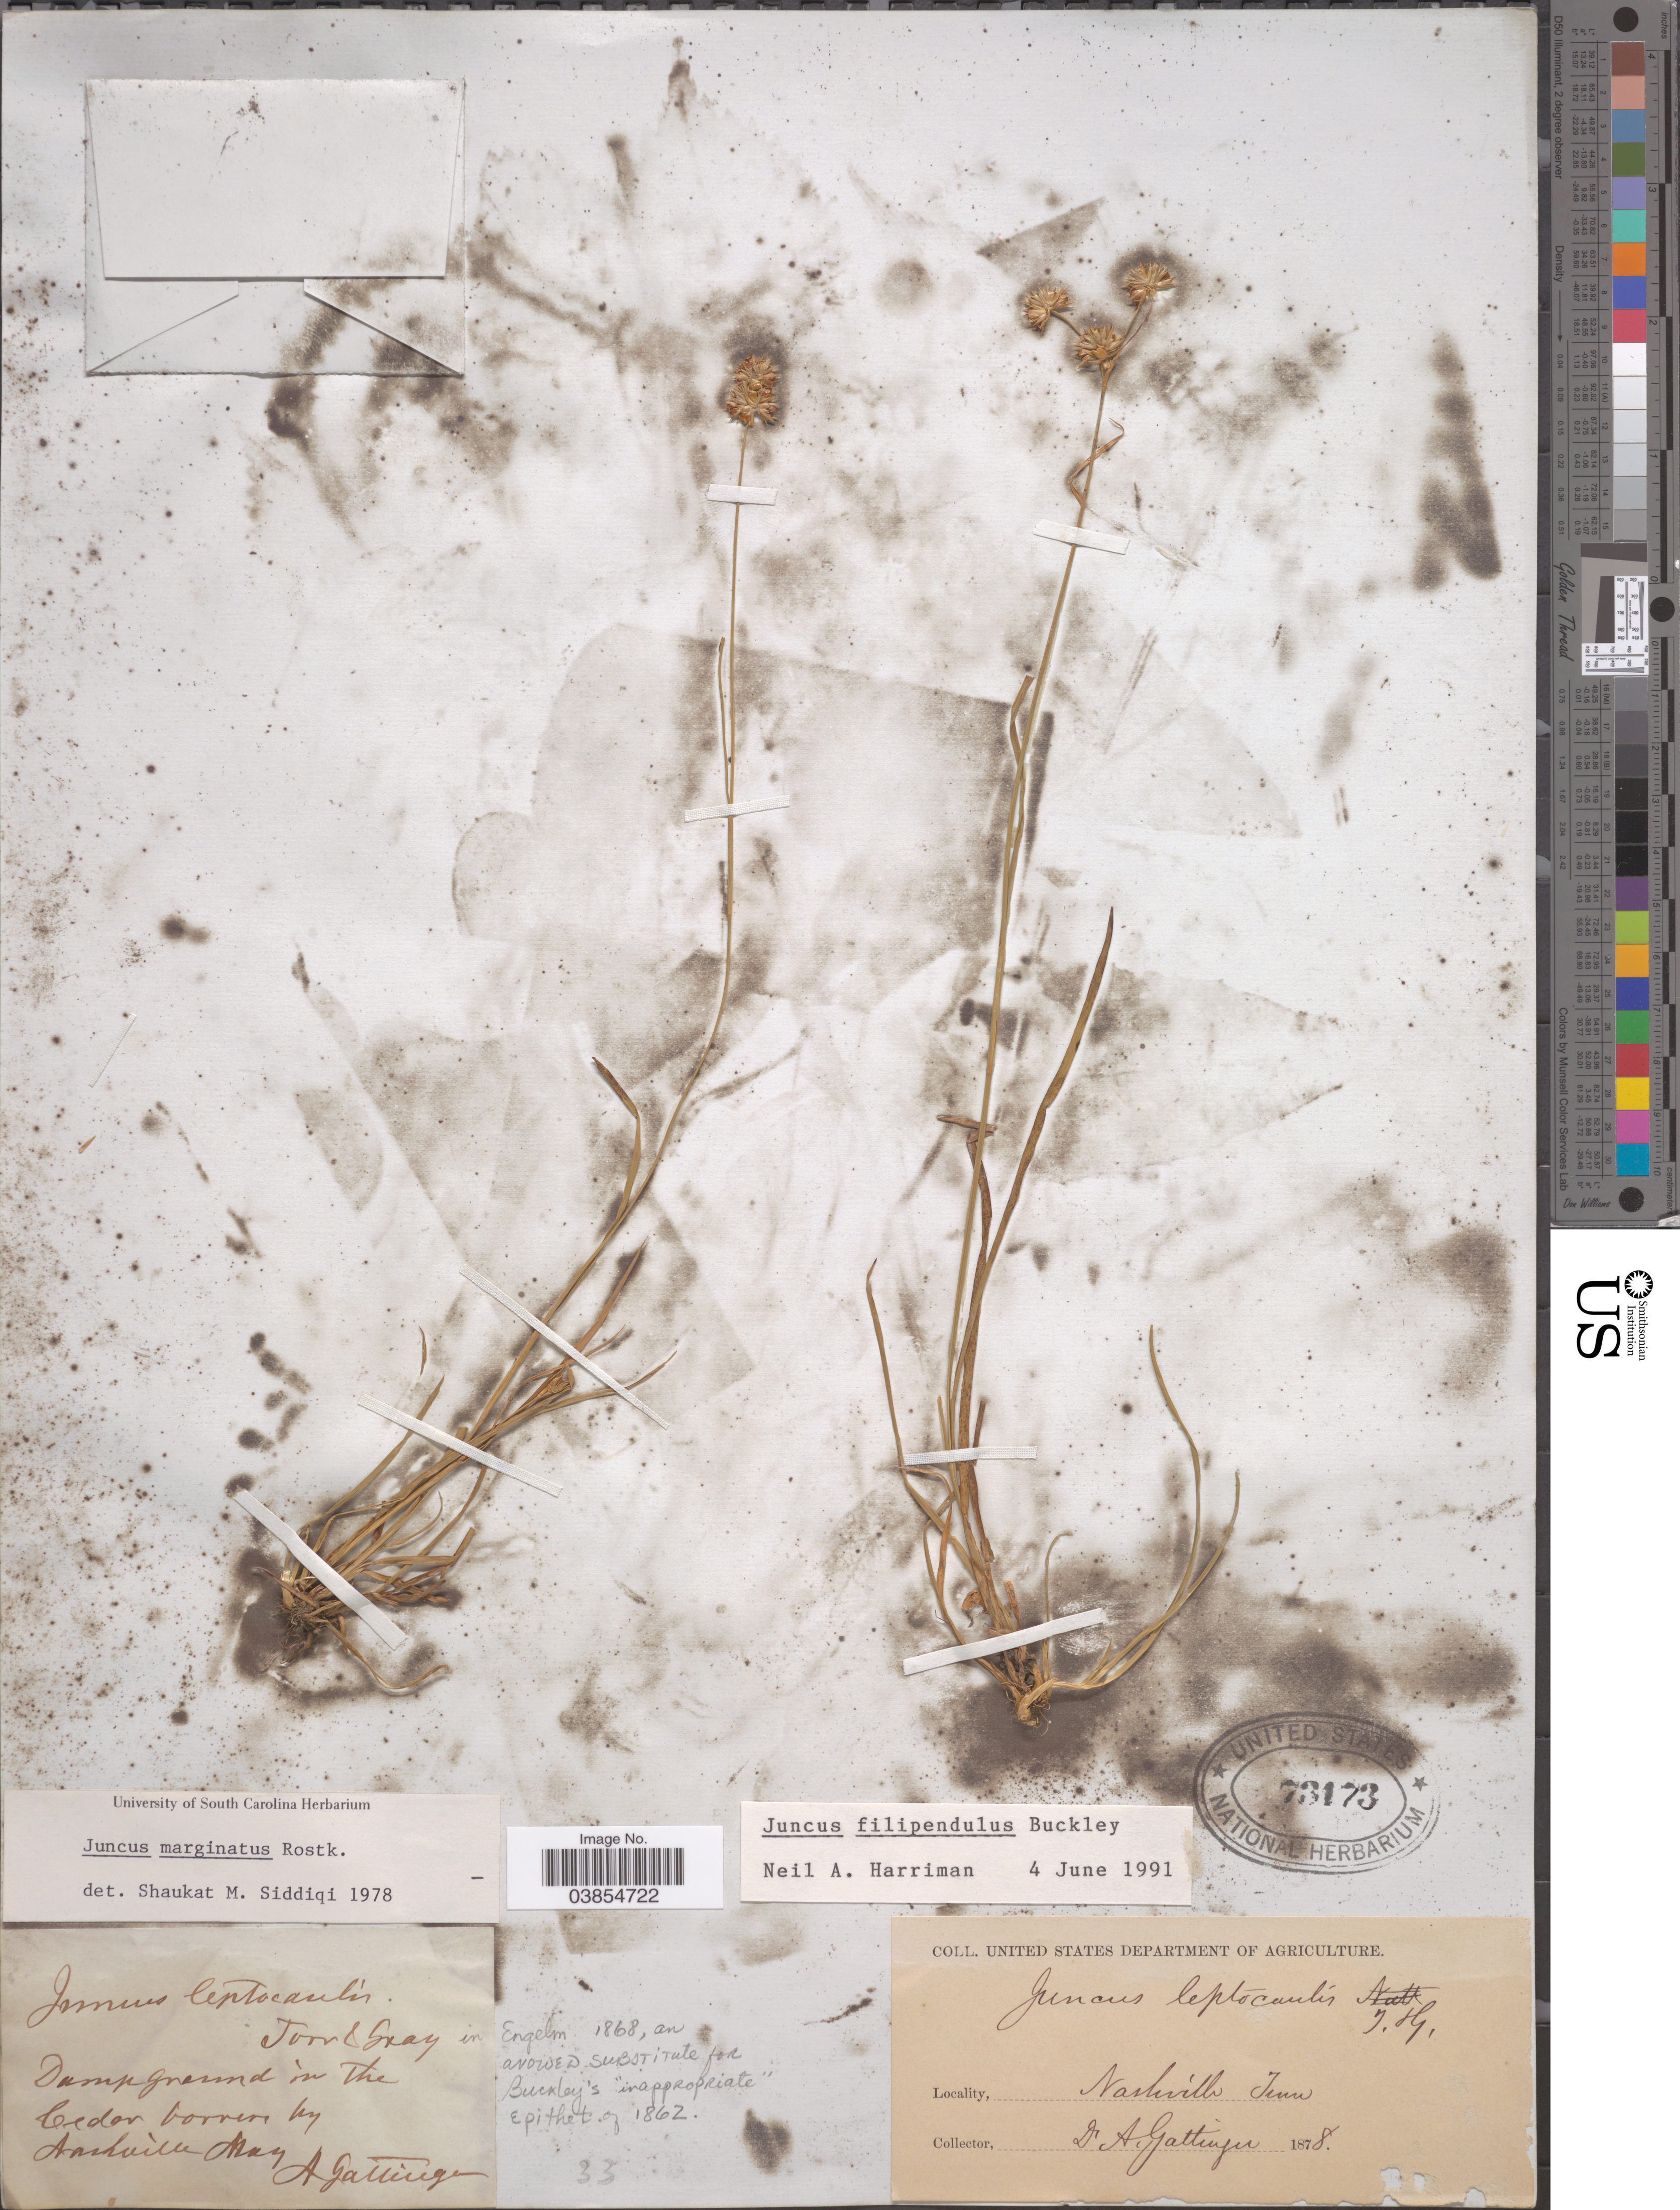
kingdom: Plantae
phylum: Tracheophyta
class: Liliopsida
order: Poales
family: Juncaceae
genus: Juncus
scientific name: Juncus marginatus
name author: Rostk.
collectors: A. Gattinger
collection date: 1878-05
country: United States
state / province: Tennessee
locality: Nashville. Damp ground in the Cedar barrens by Nashville.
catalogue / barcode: US 73173